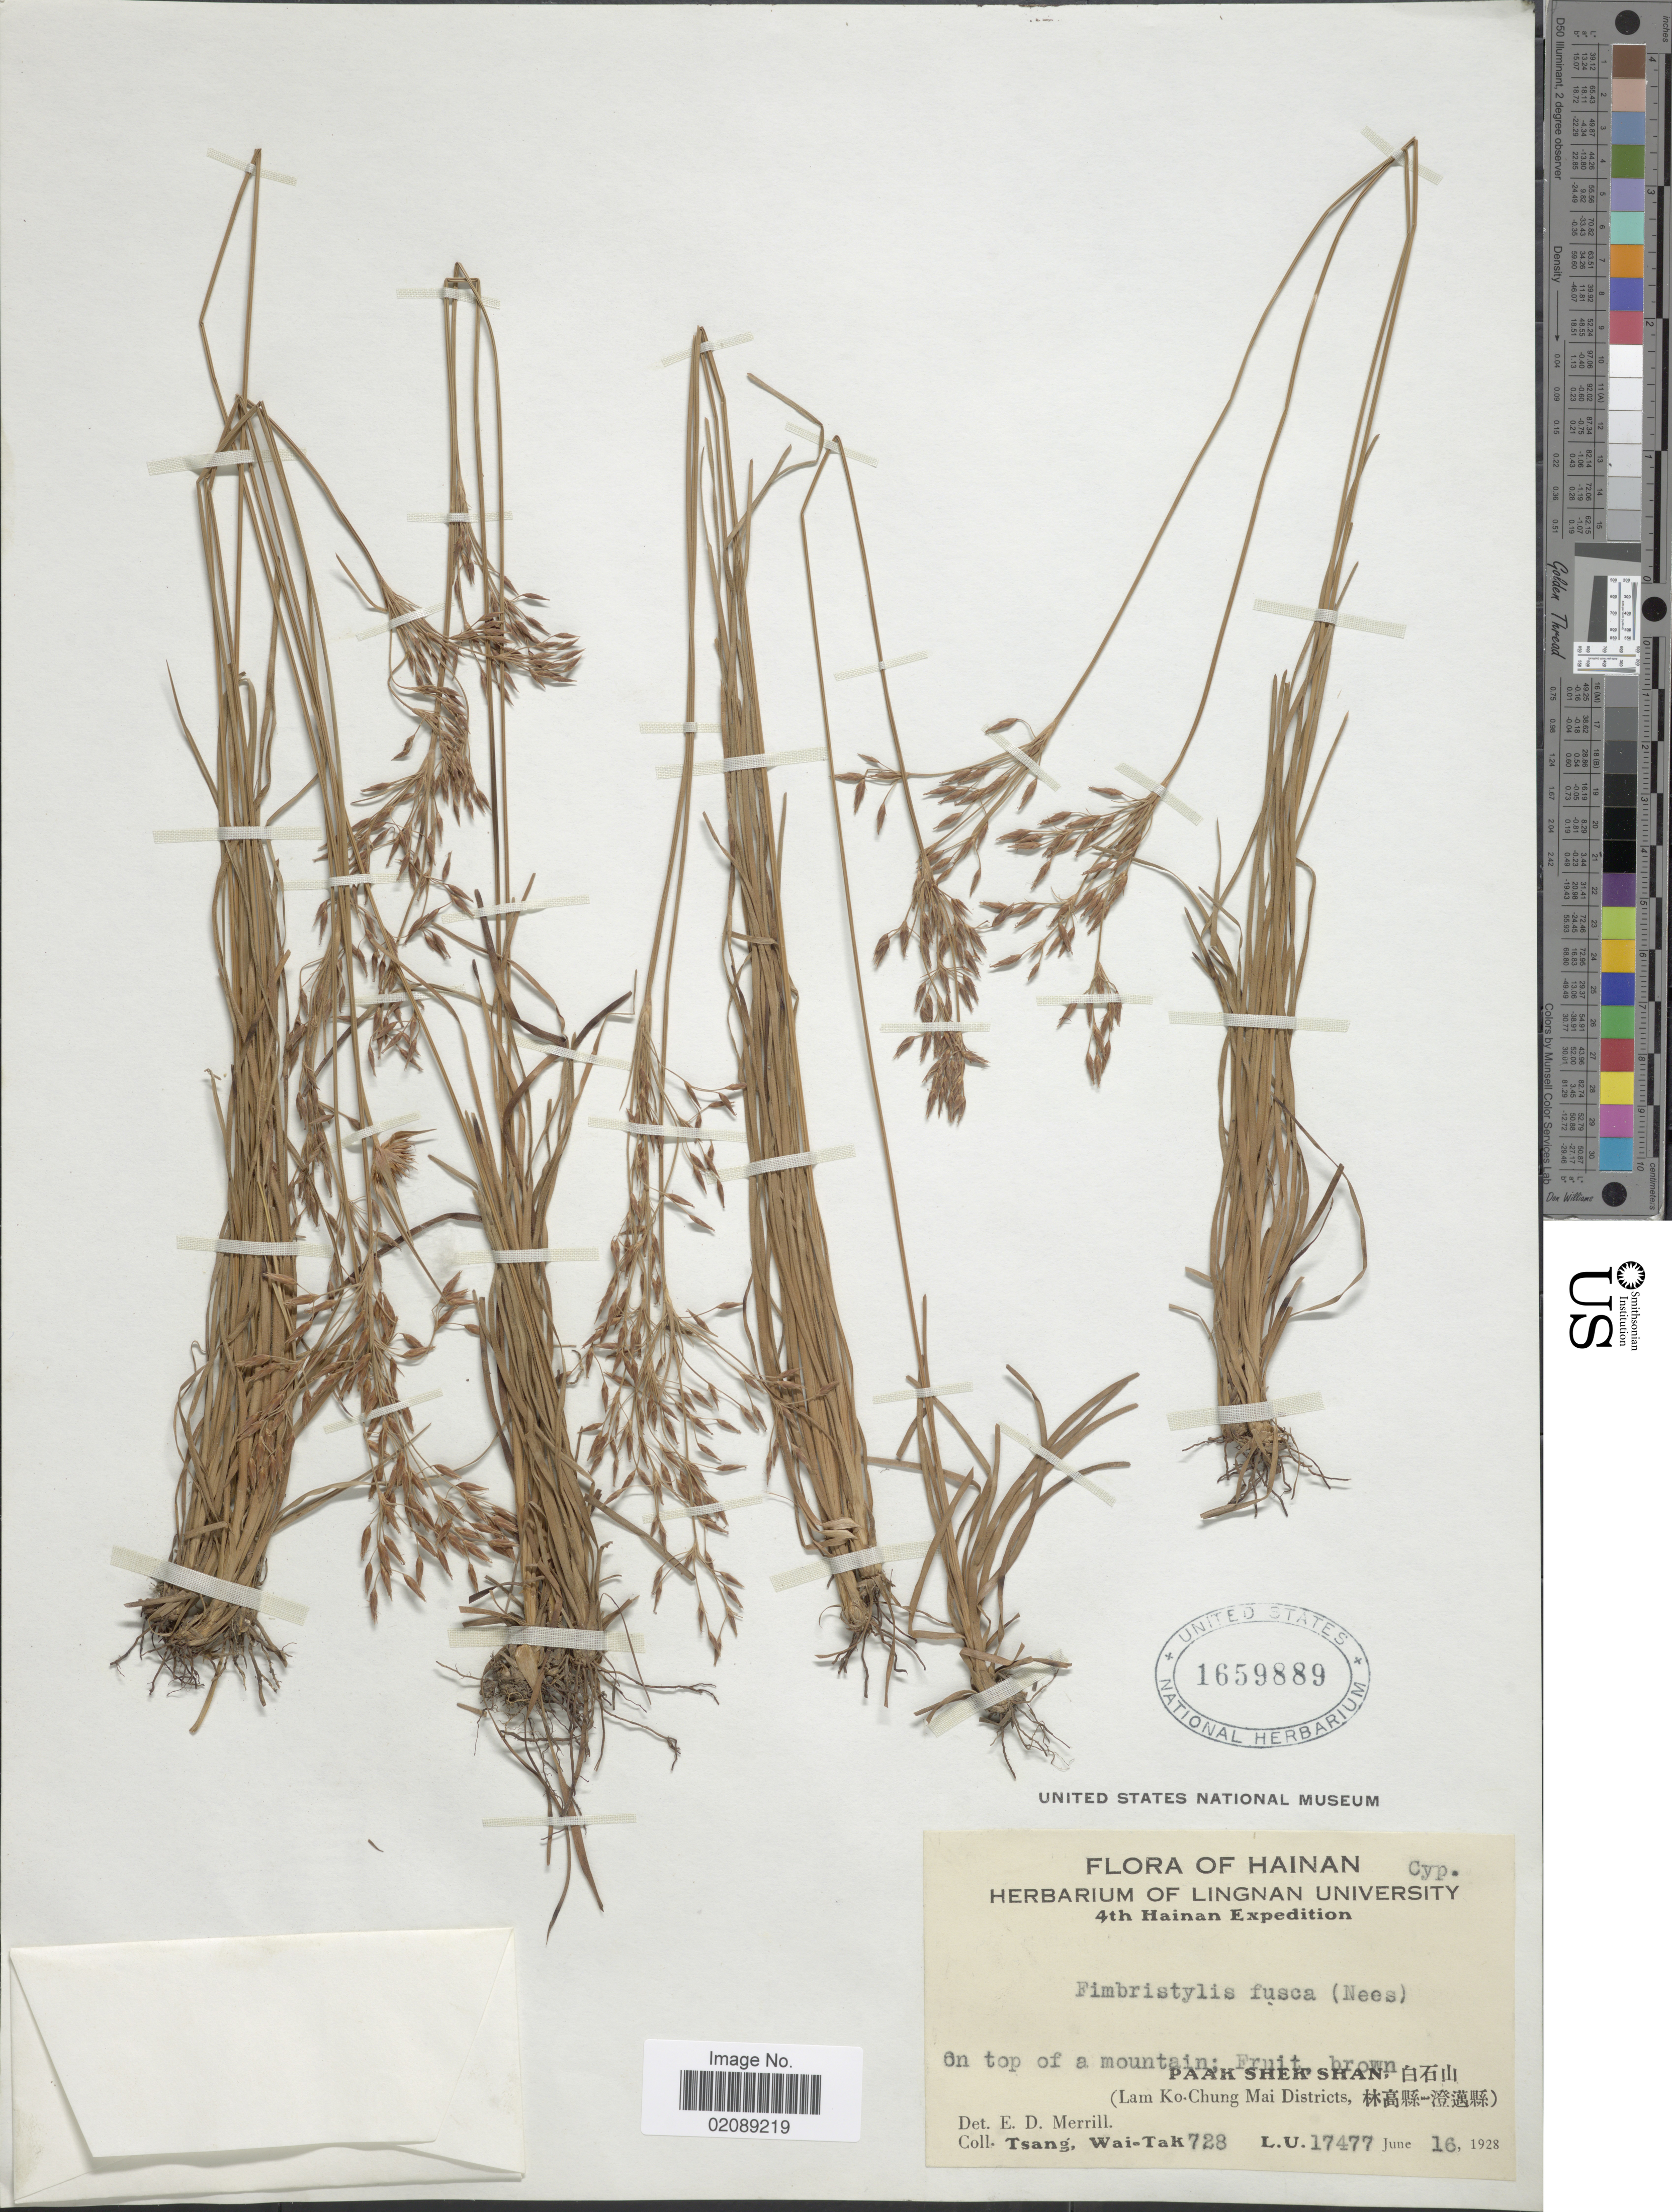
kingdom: Plantae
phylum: Tracheophyta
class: Liliopsida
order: Poales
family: Cyperaceae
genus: Fimbristylis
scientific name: Fimbristylis fusca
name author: (Nees) Benth. ex C.B. Clarke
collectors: W. T. Tsang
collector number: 728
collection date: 1928-06-16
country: China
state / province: Hainan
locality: Paak Shek Shan (Lam Ko-Chung Mai Districts)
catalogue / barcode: US 1659889